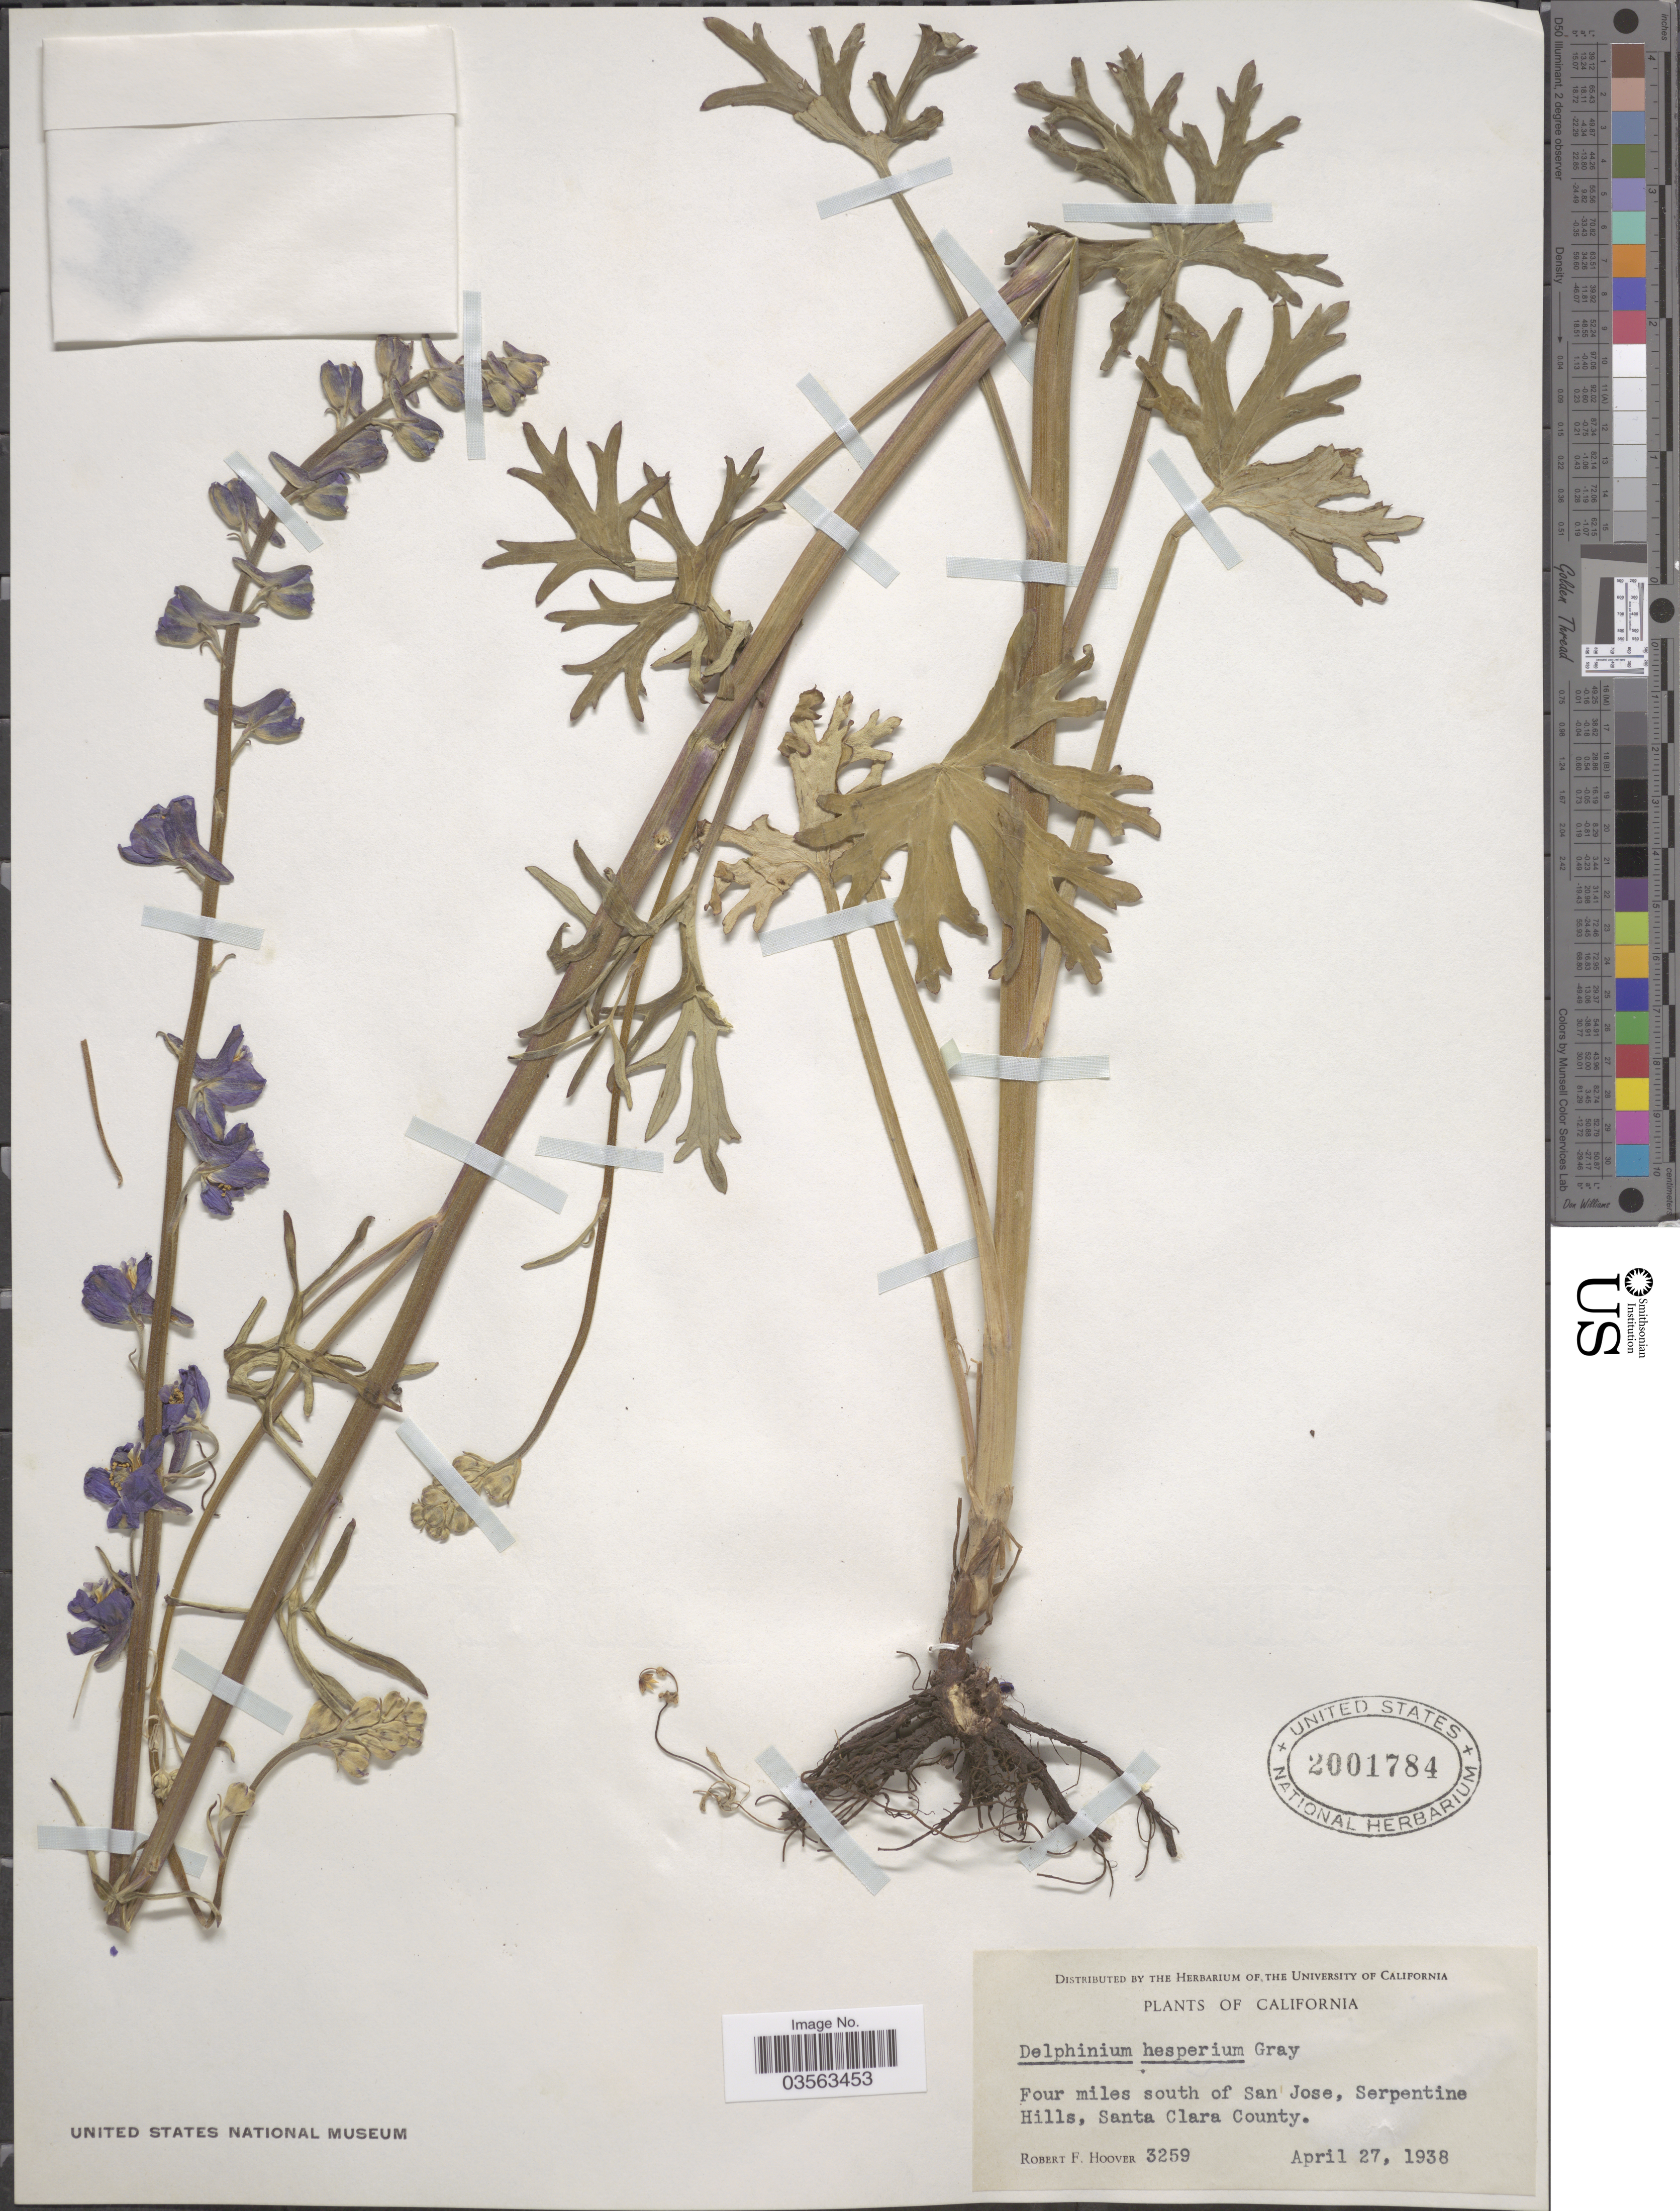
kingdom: Plantae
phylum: Tracheophyta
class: Magnoliopsida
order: Ranunculales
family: Ranunculaceae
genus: Delphinium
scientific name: Delphinium hesperium subsp. hesperium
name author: A. Gray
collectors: R. F. Hoover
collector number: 3259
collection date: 1938-04-27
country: United States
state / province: California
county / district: Santa Clara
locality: Four miles south of San Jose, Serpentine Hills, Santa Clara County.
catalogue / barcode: US 2001784